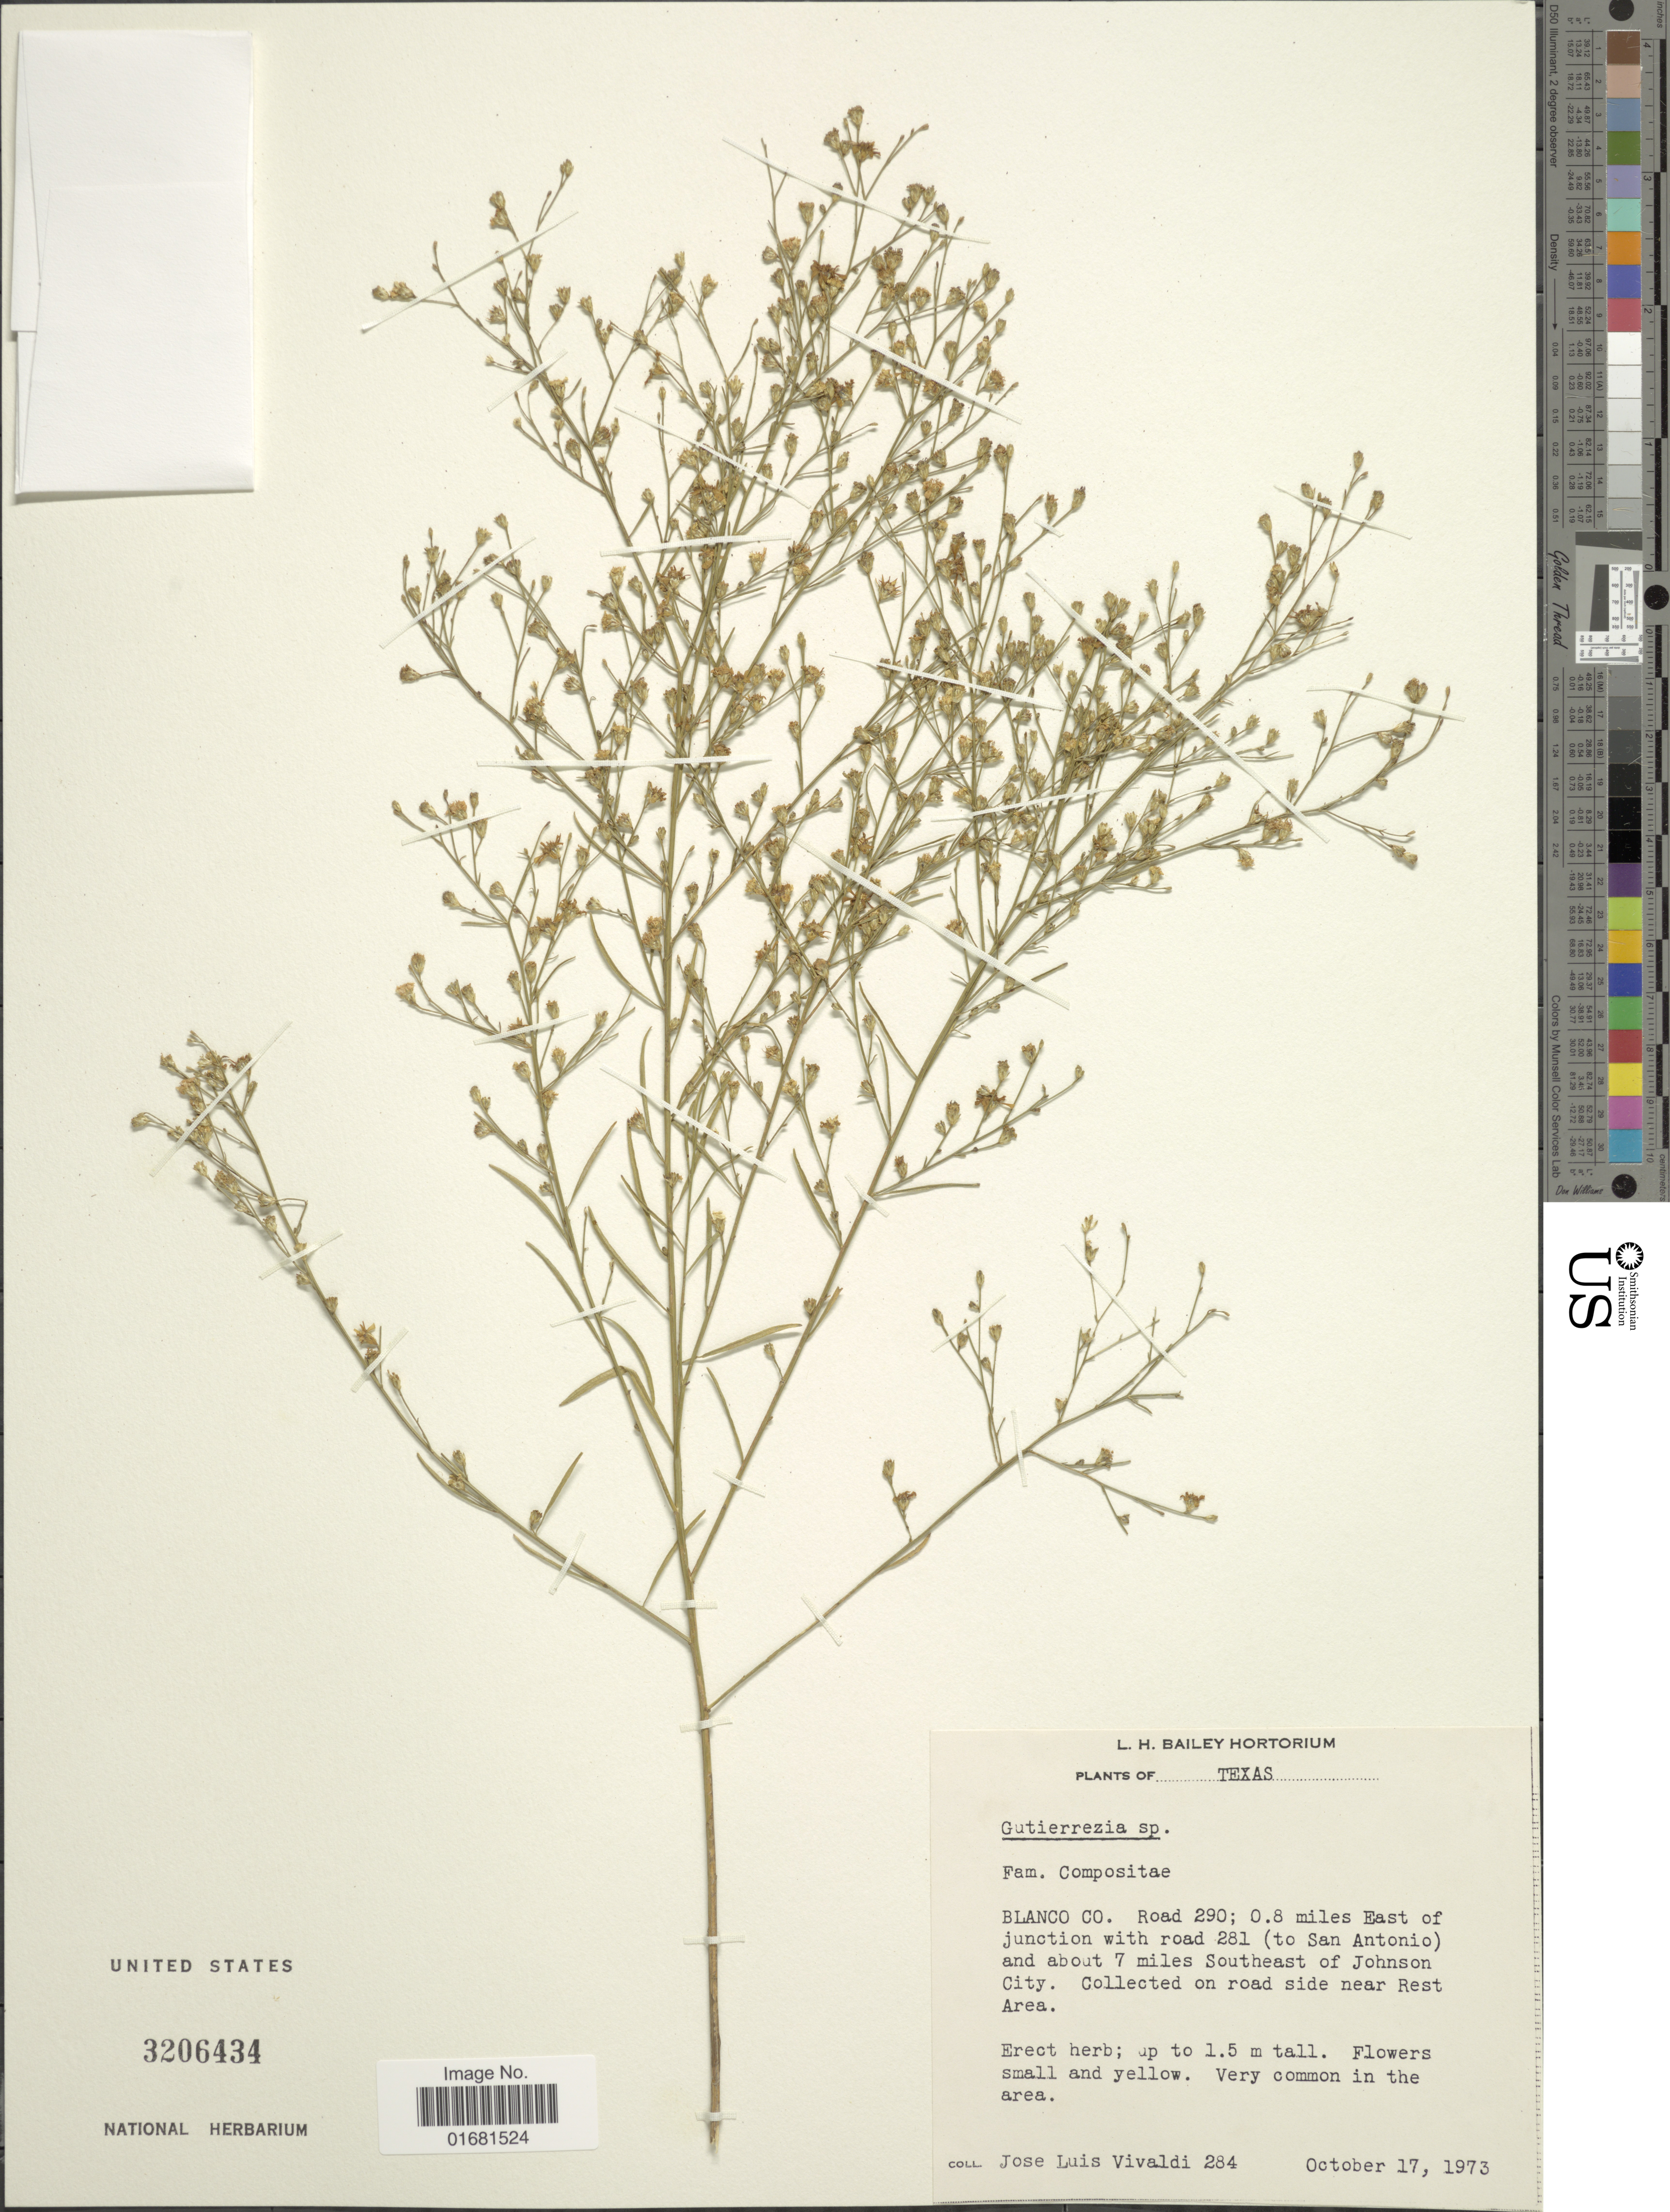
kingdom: Plantae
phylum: Tracheophyta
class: Magnoliopsida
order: Asterales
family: Asteraceae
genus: Gutierrezia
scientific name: Gutierrezia texana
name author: (DC.) Torr. & A. Gray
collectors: J. L. Vivaldi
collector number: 284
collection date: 1973-10-17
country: United States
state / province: Texas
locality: Texas. Blanco Co. Road 290; 0.8 miles East of junction with road 281 (to San Antonio) and about 7 miles Southeast of Johnson City. Collected on road side near Rest Area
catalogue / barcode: US 3206434